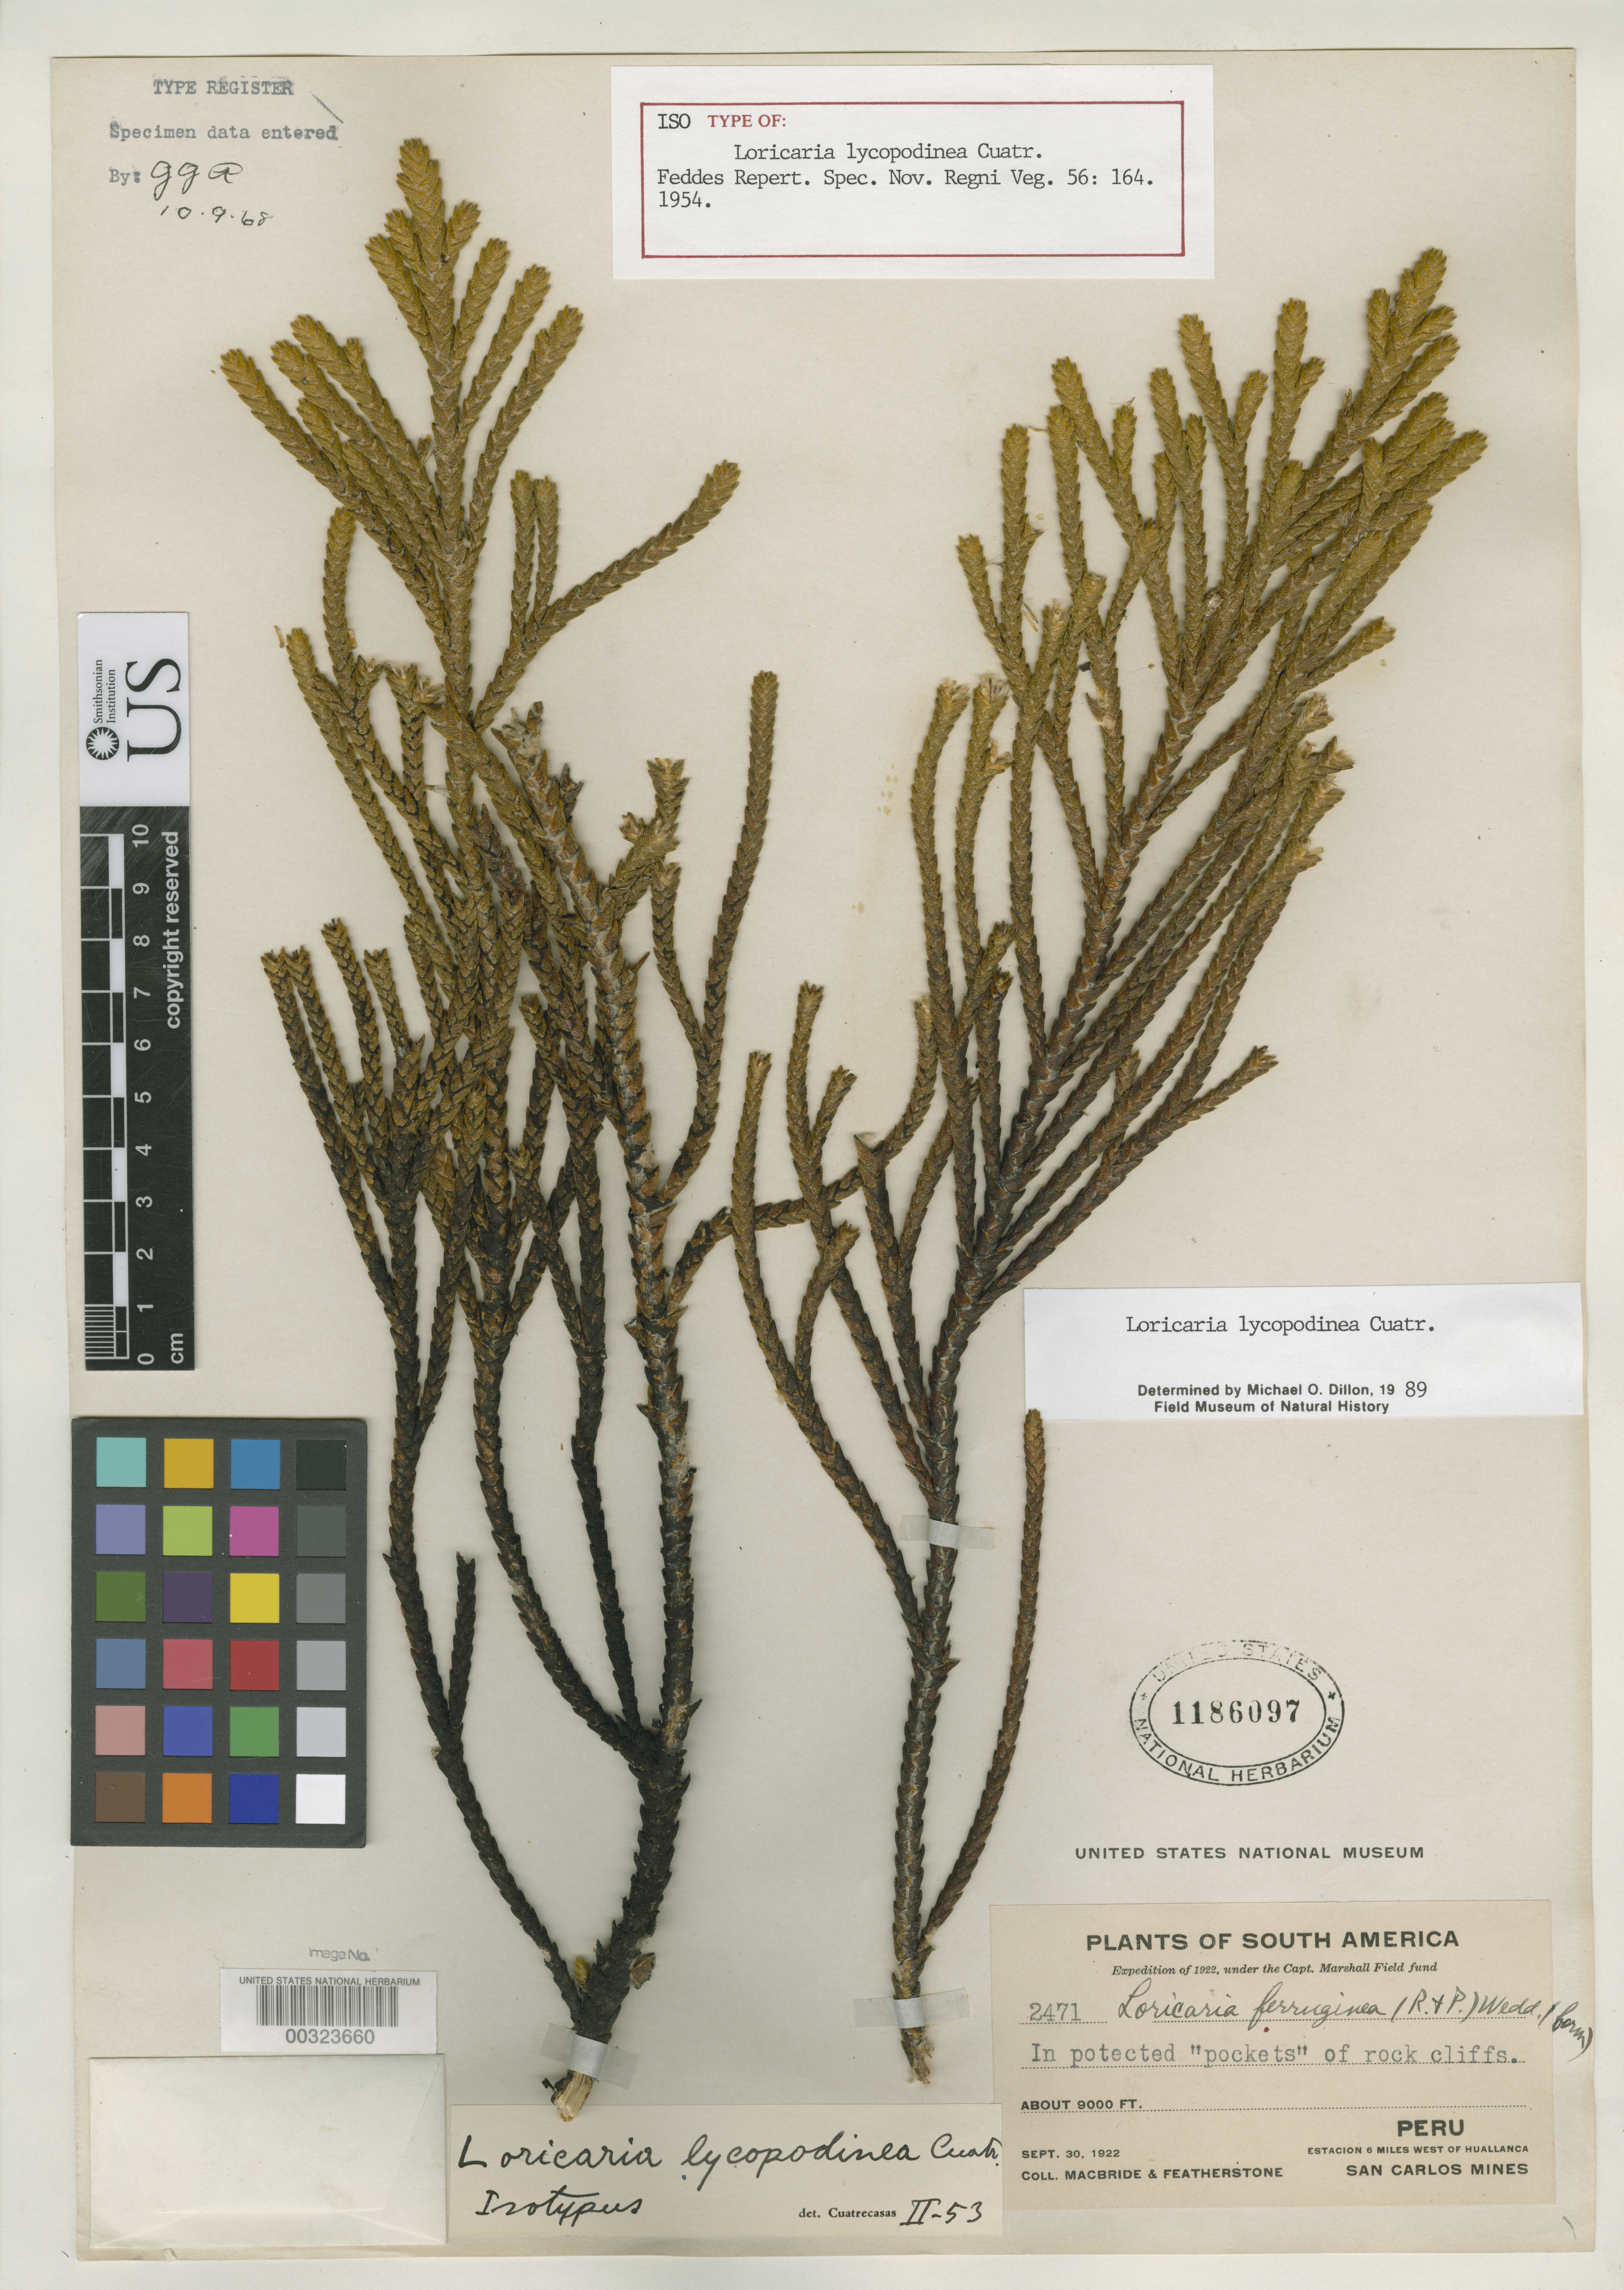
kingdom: Plantae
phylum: Tracheophyta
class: Magnoliopsida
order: Asterales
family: Asteraceae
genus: Loricaria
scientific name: Loricaria lycopodinea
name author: Cuatrec.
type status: Isotype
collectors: J. F. Macbride & W. Featherstone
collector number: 2471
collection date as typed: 30 Sep 1922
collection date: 1922-09-30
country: Peru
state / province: Ancash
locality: Huallanca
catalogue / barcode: US 1186097